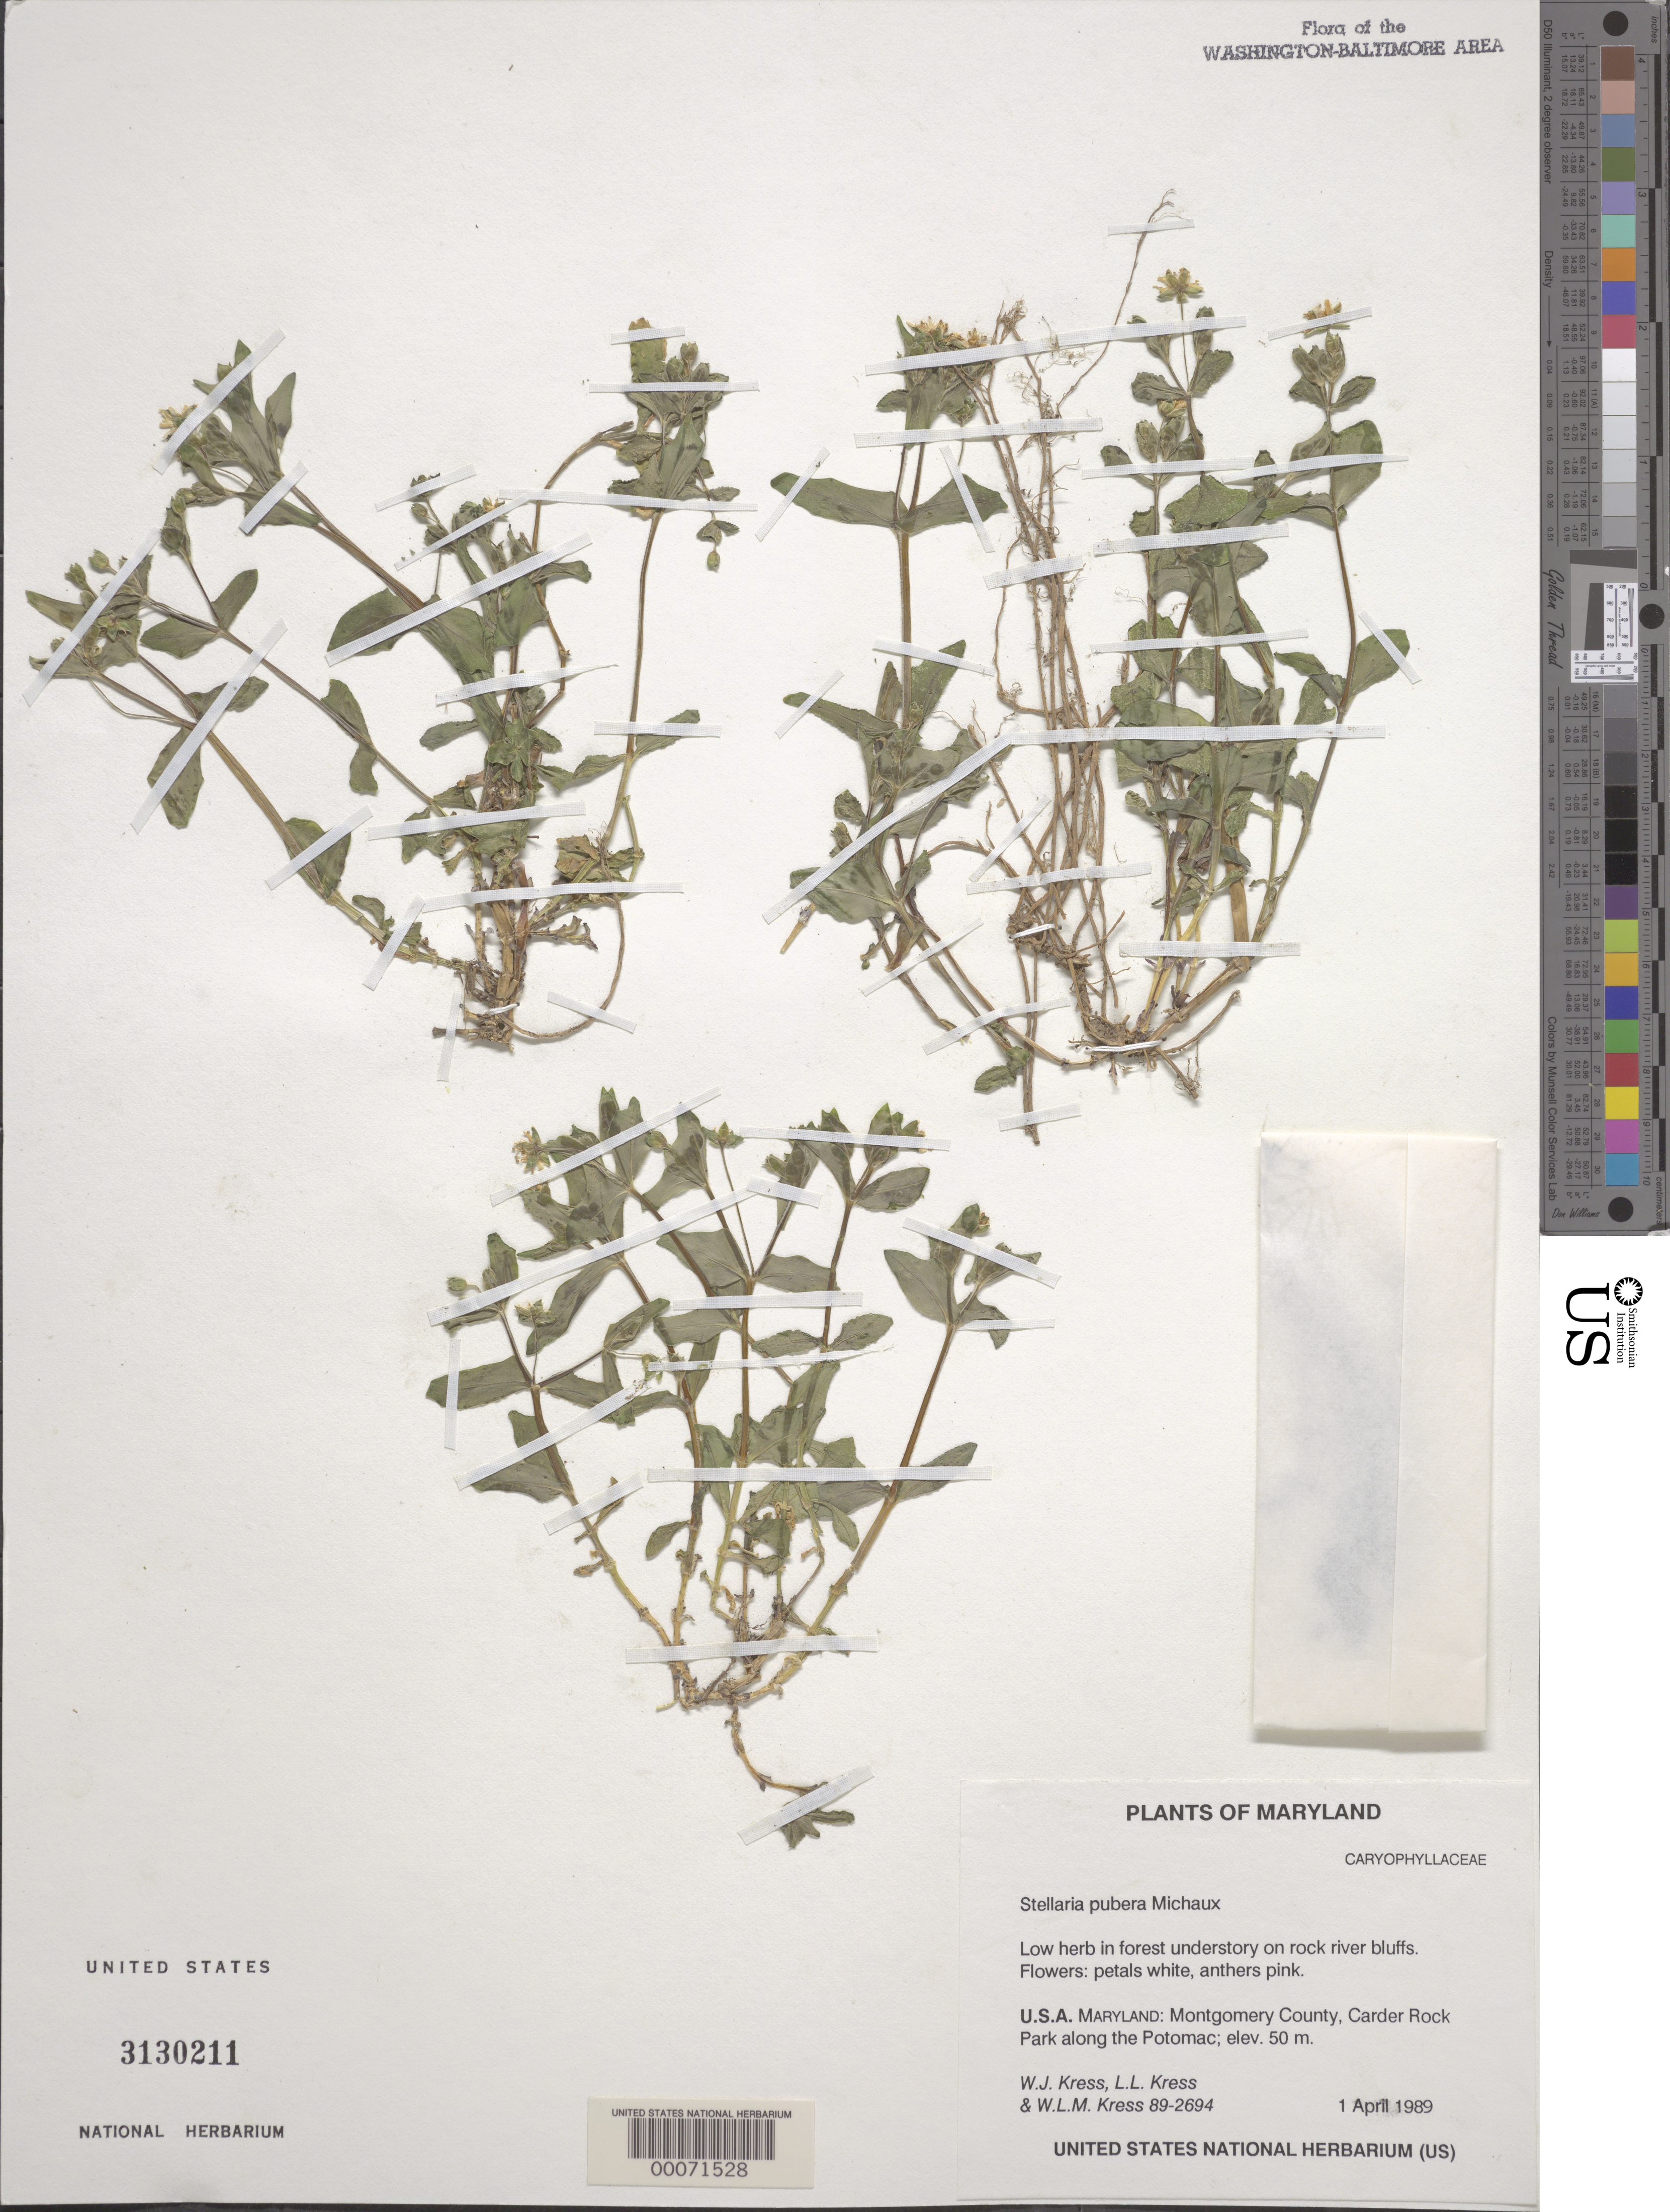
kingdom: Plantae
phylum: Tracheophyta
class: Magnoliopsida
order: Caryophyllales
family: Caryophyllaceae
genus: Stellaria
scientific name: Stellaria pubera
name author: Michx.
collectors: W. J. Kress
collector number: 89-2694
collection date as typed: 01 Apr 1989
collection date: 1989-04-01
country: United States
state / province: Maryland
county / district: Montgomery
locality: Carder Rock Park along the Potomac River C. & O. Canal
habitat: In forest understory on rock river bluffs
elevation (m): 50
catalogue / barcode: US 3130211